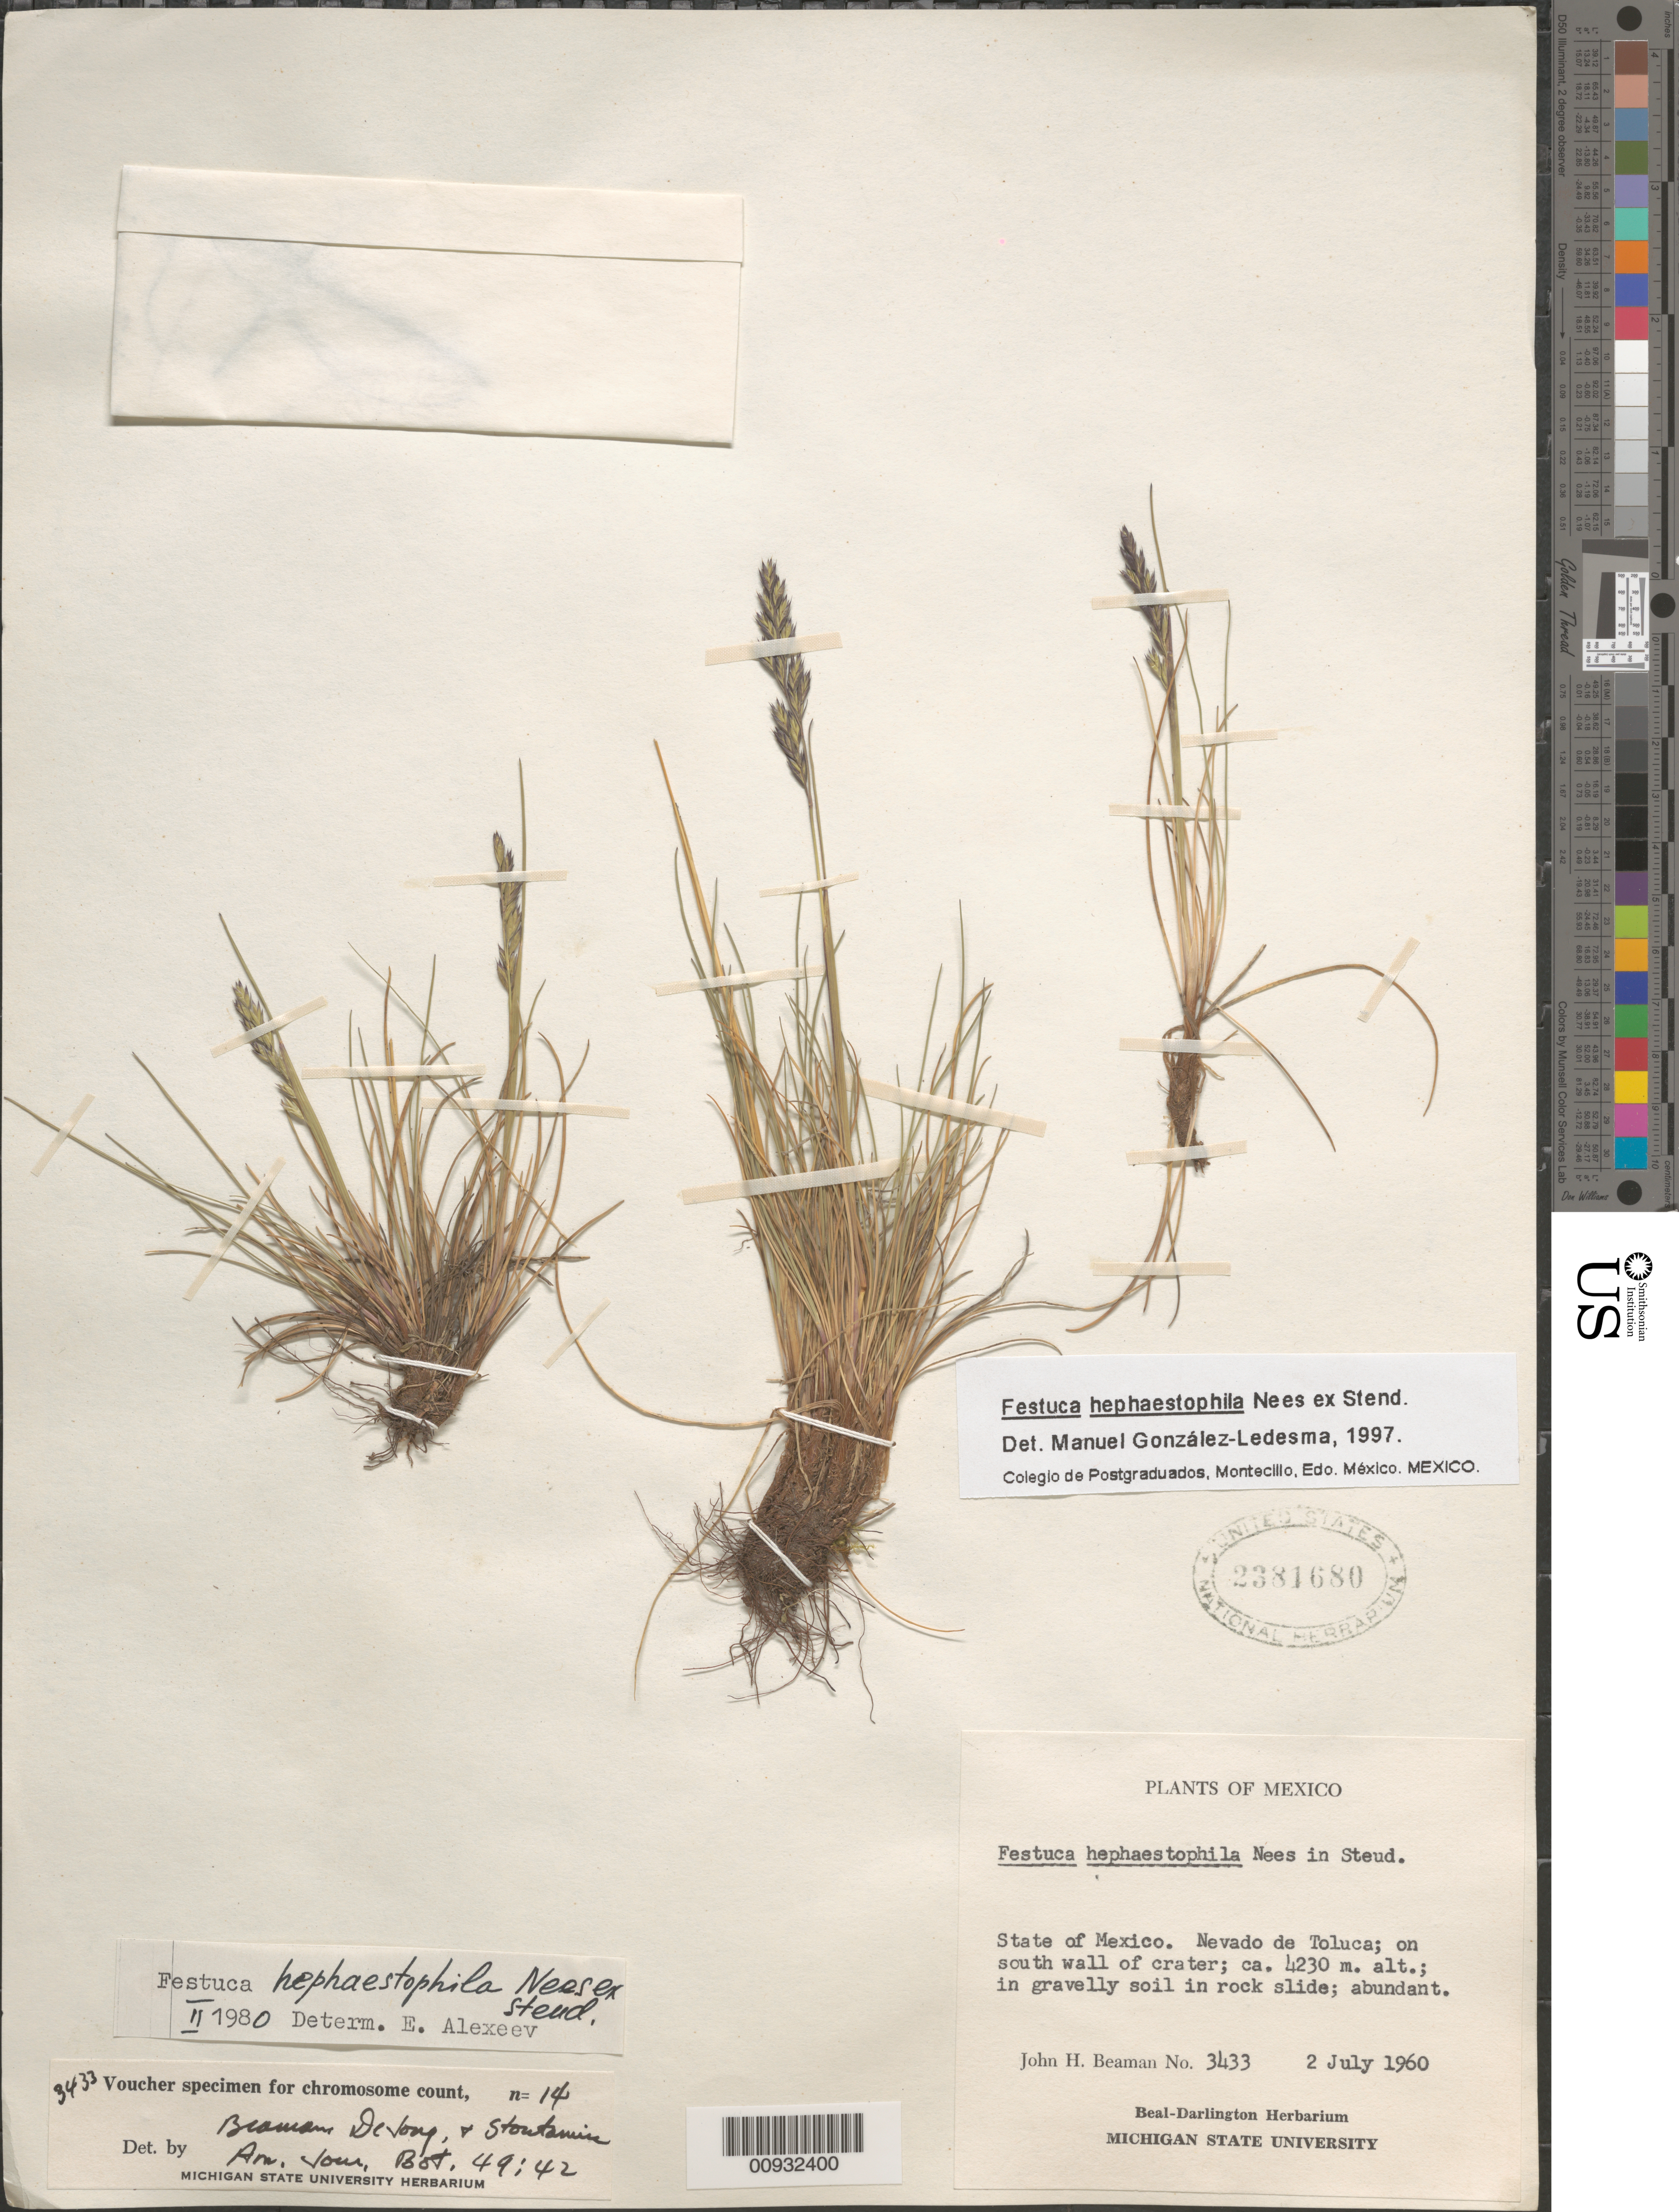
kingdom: Plantae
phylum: Tracheophyta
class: Liliopsida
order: Poales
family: Poaceae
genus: Festuca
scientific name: Festuca hephaestophila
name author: Nees ex Steud.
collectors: J. H. Beaman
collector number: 3433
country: Mexico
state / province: México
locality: Nevado de Toluca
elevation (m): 4230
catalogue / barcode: US 2381680